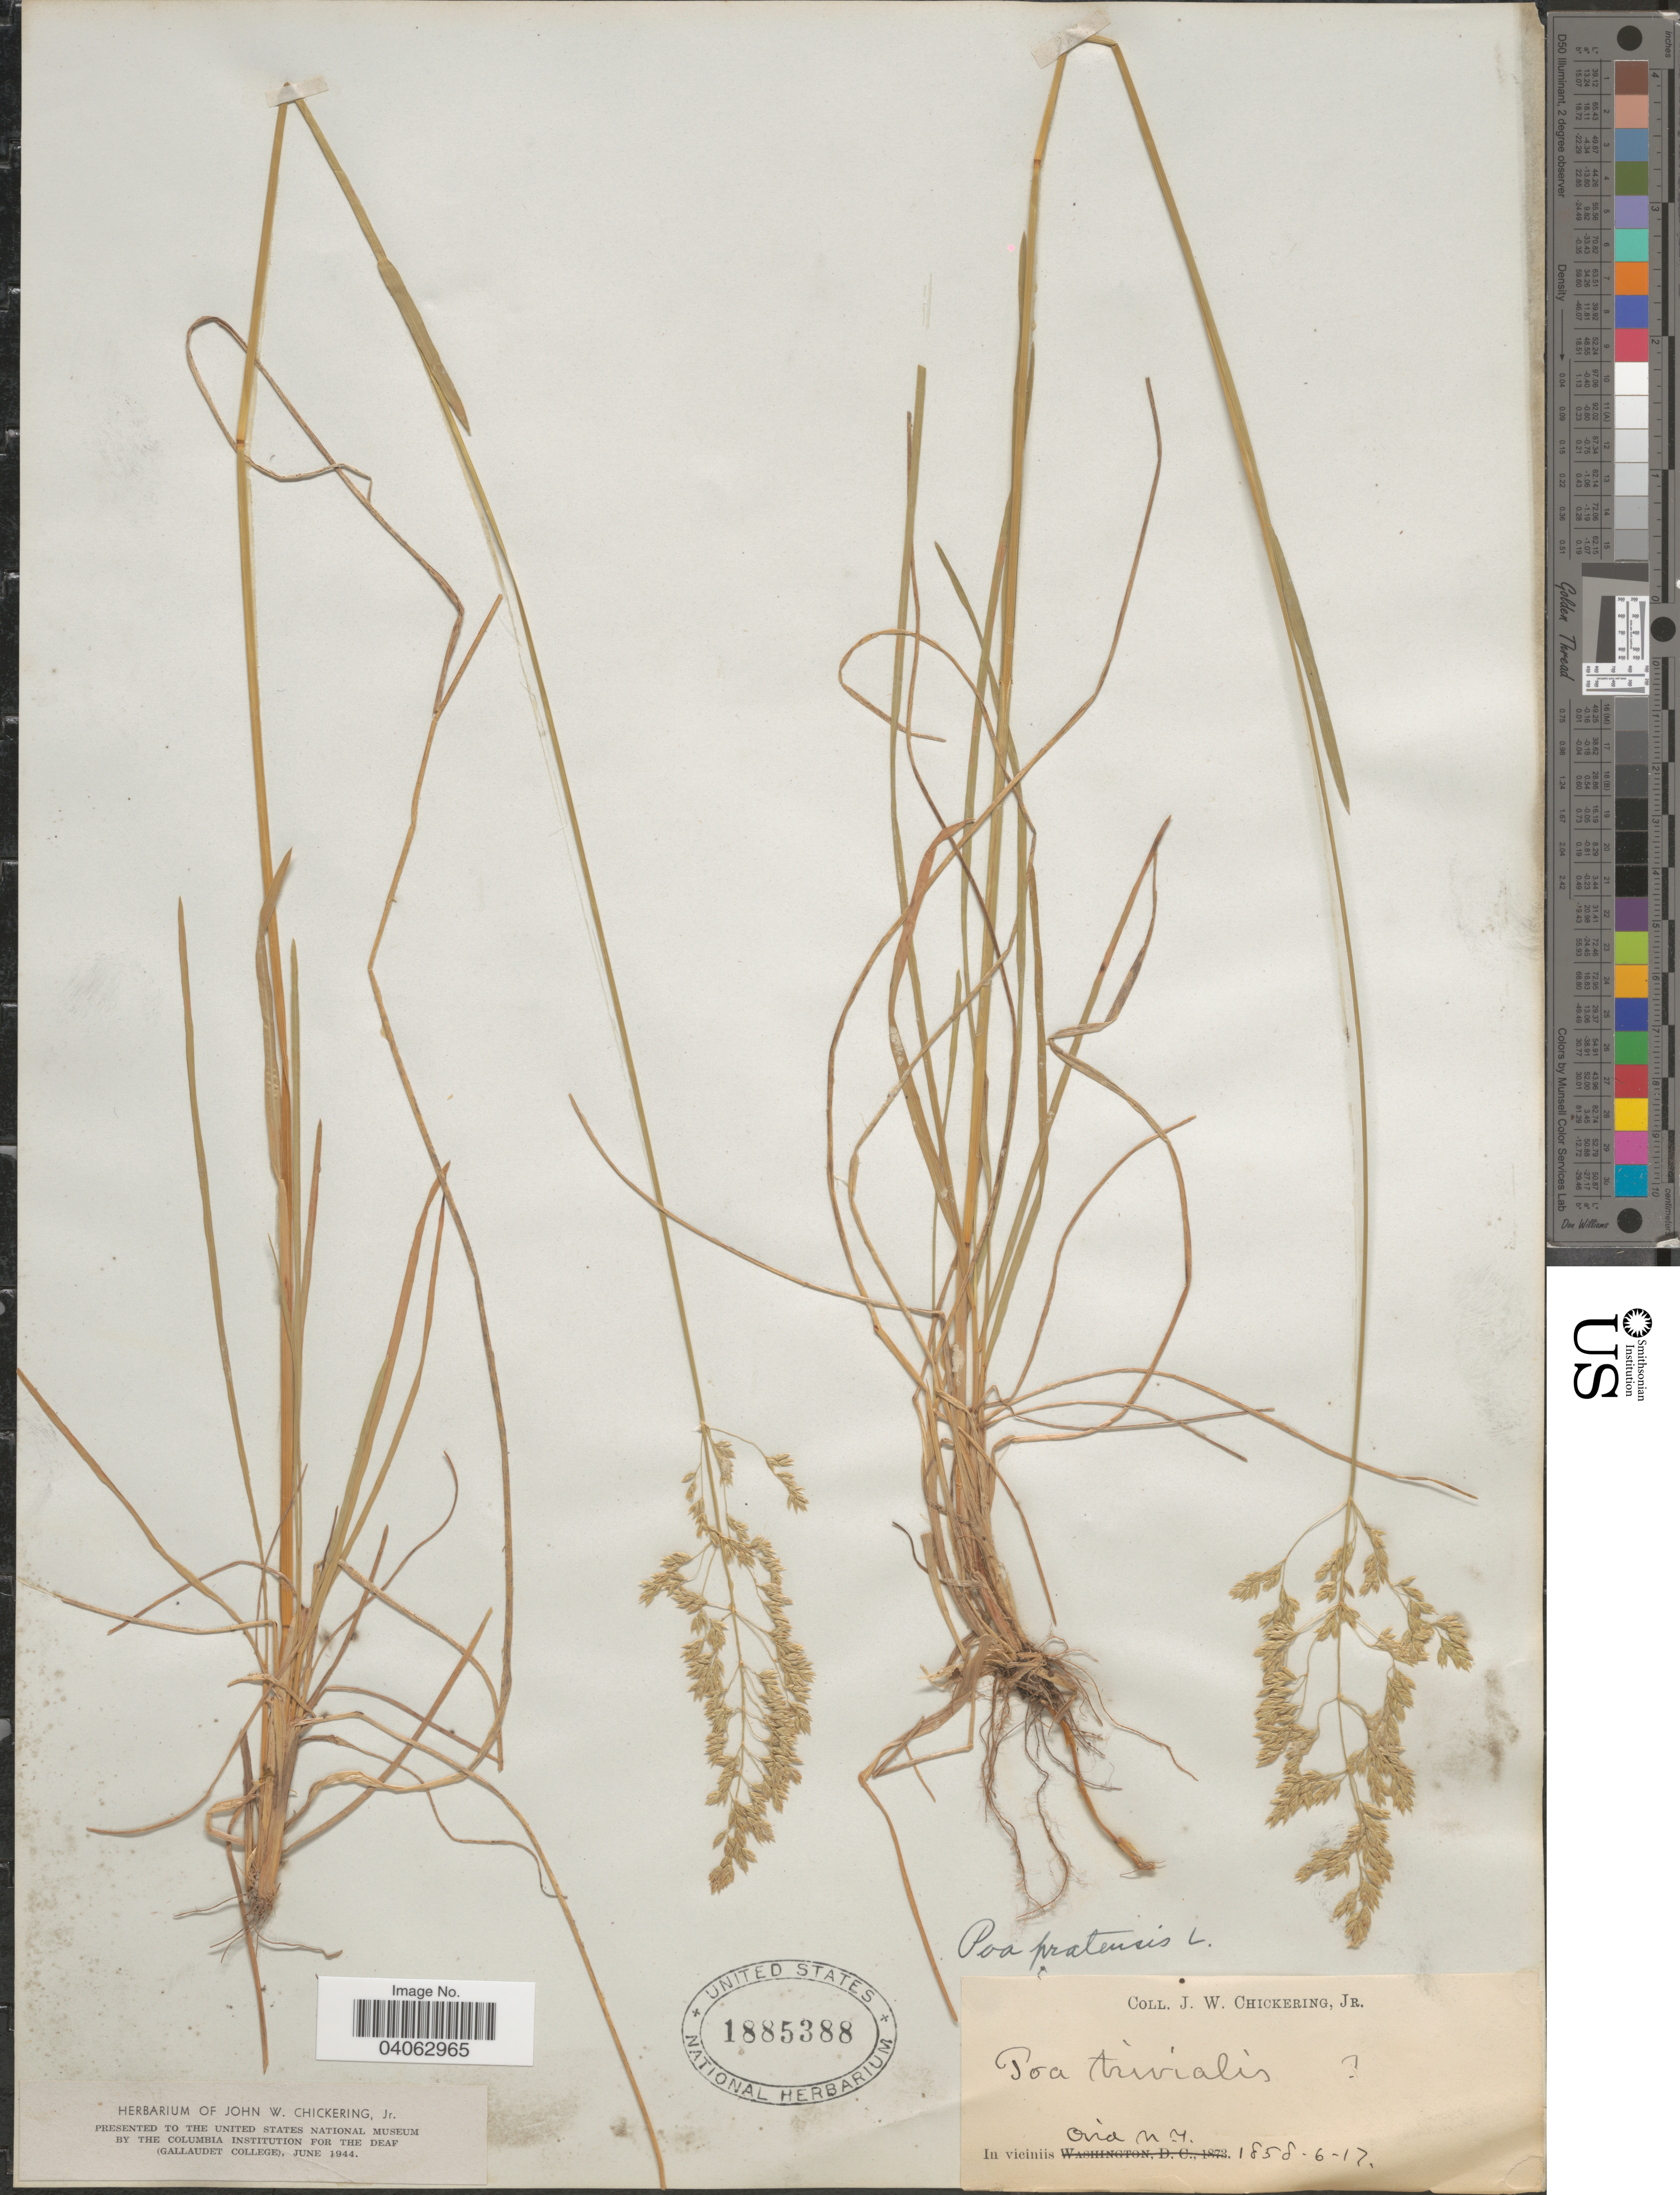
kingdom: Plantae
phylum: Tracheophyta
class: Liliopsida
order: Poales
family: Poaceae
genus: Poa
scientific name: Poa pratensis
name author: L.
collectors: J. Chickering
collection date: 1858-06-17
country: United States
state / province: New York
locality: In viciniis Ovid.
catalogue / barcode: US 1885388